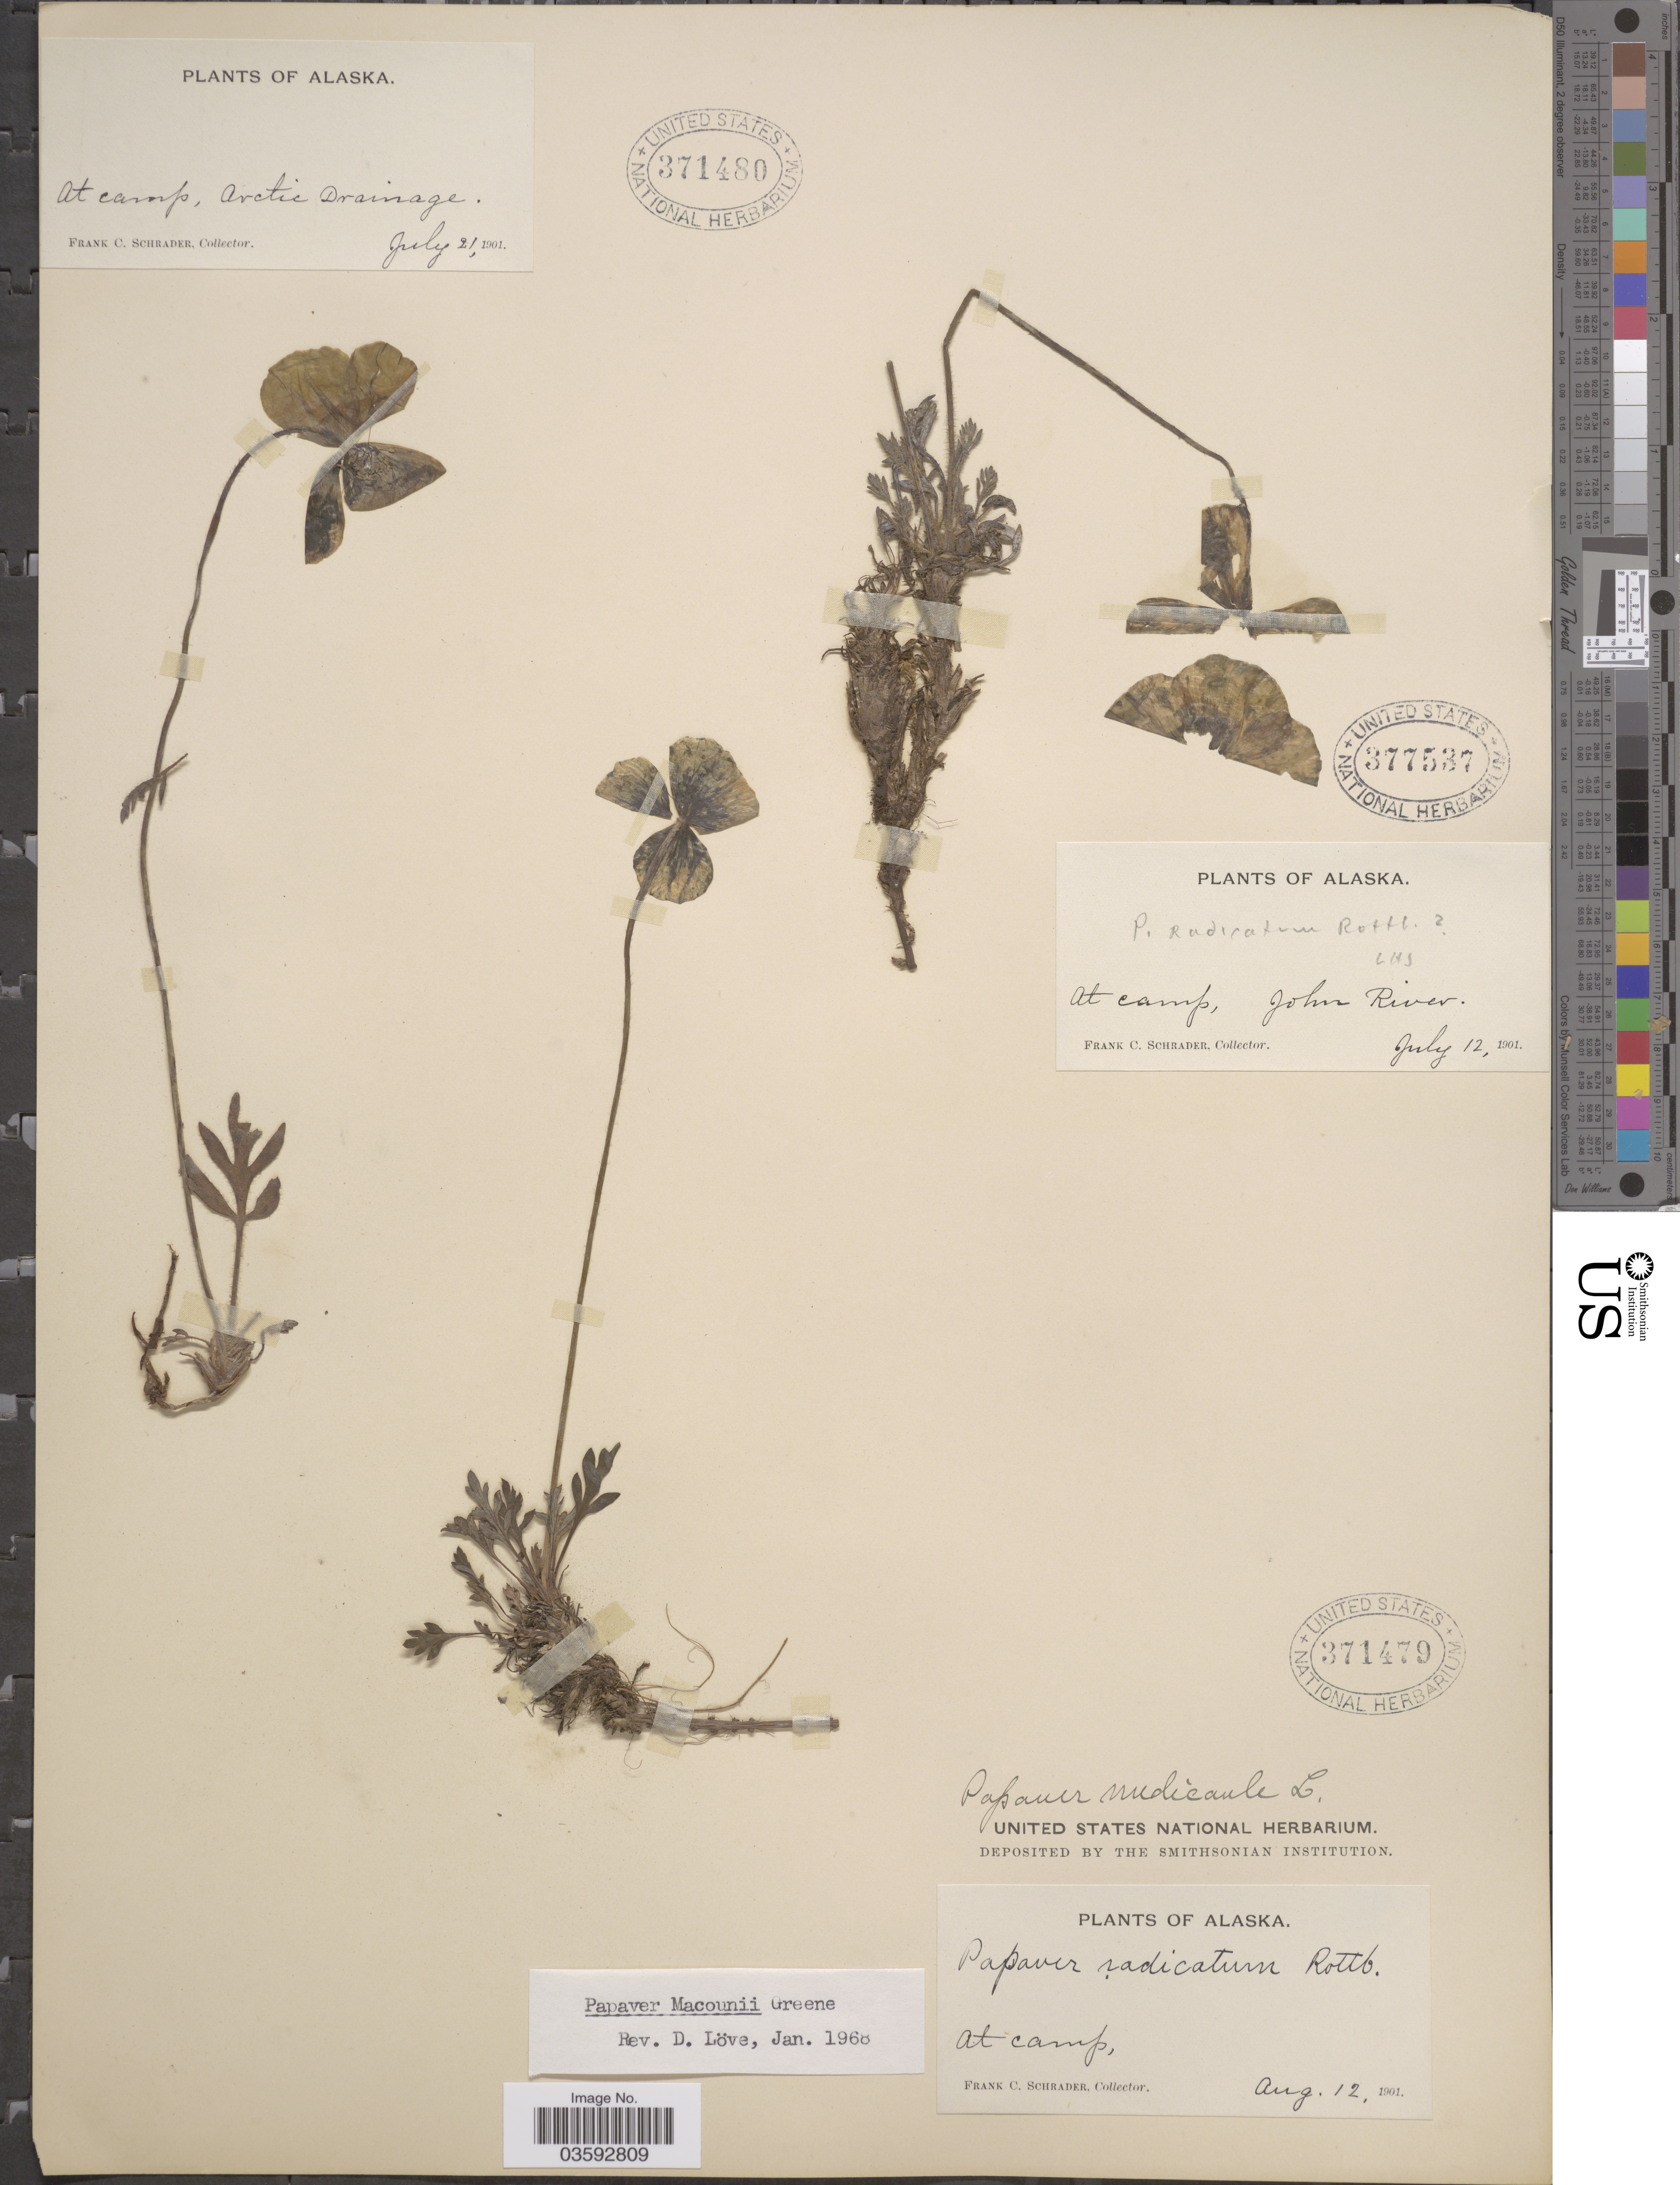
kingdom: Plantae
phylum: Tracheophyta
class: Magnoliopsida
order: Ranunculales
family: Papaveraceae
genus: Papaver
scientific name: Papaver macounii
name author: Greene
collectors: F. C. Schrader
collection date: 1901-07-21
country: United States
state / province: Alaska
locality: At camp, Arctic Drainage.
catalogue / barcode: US 371480